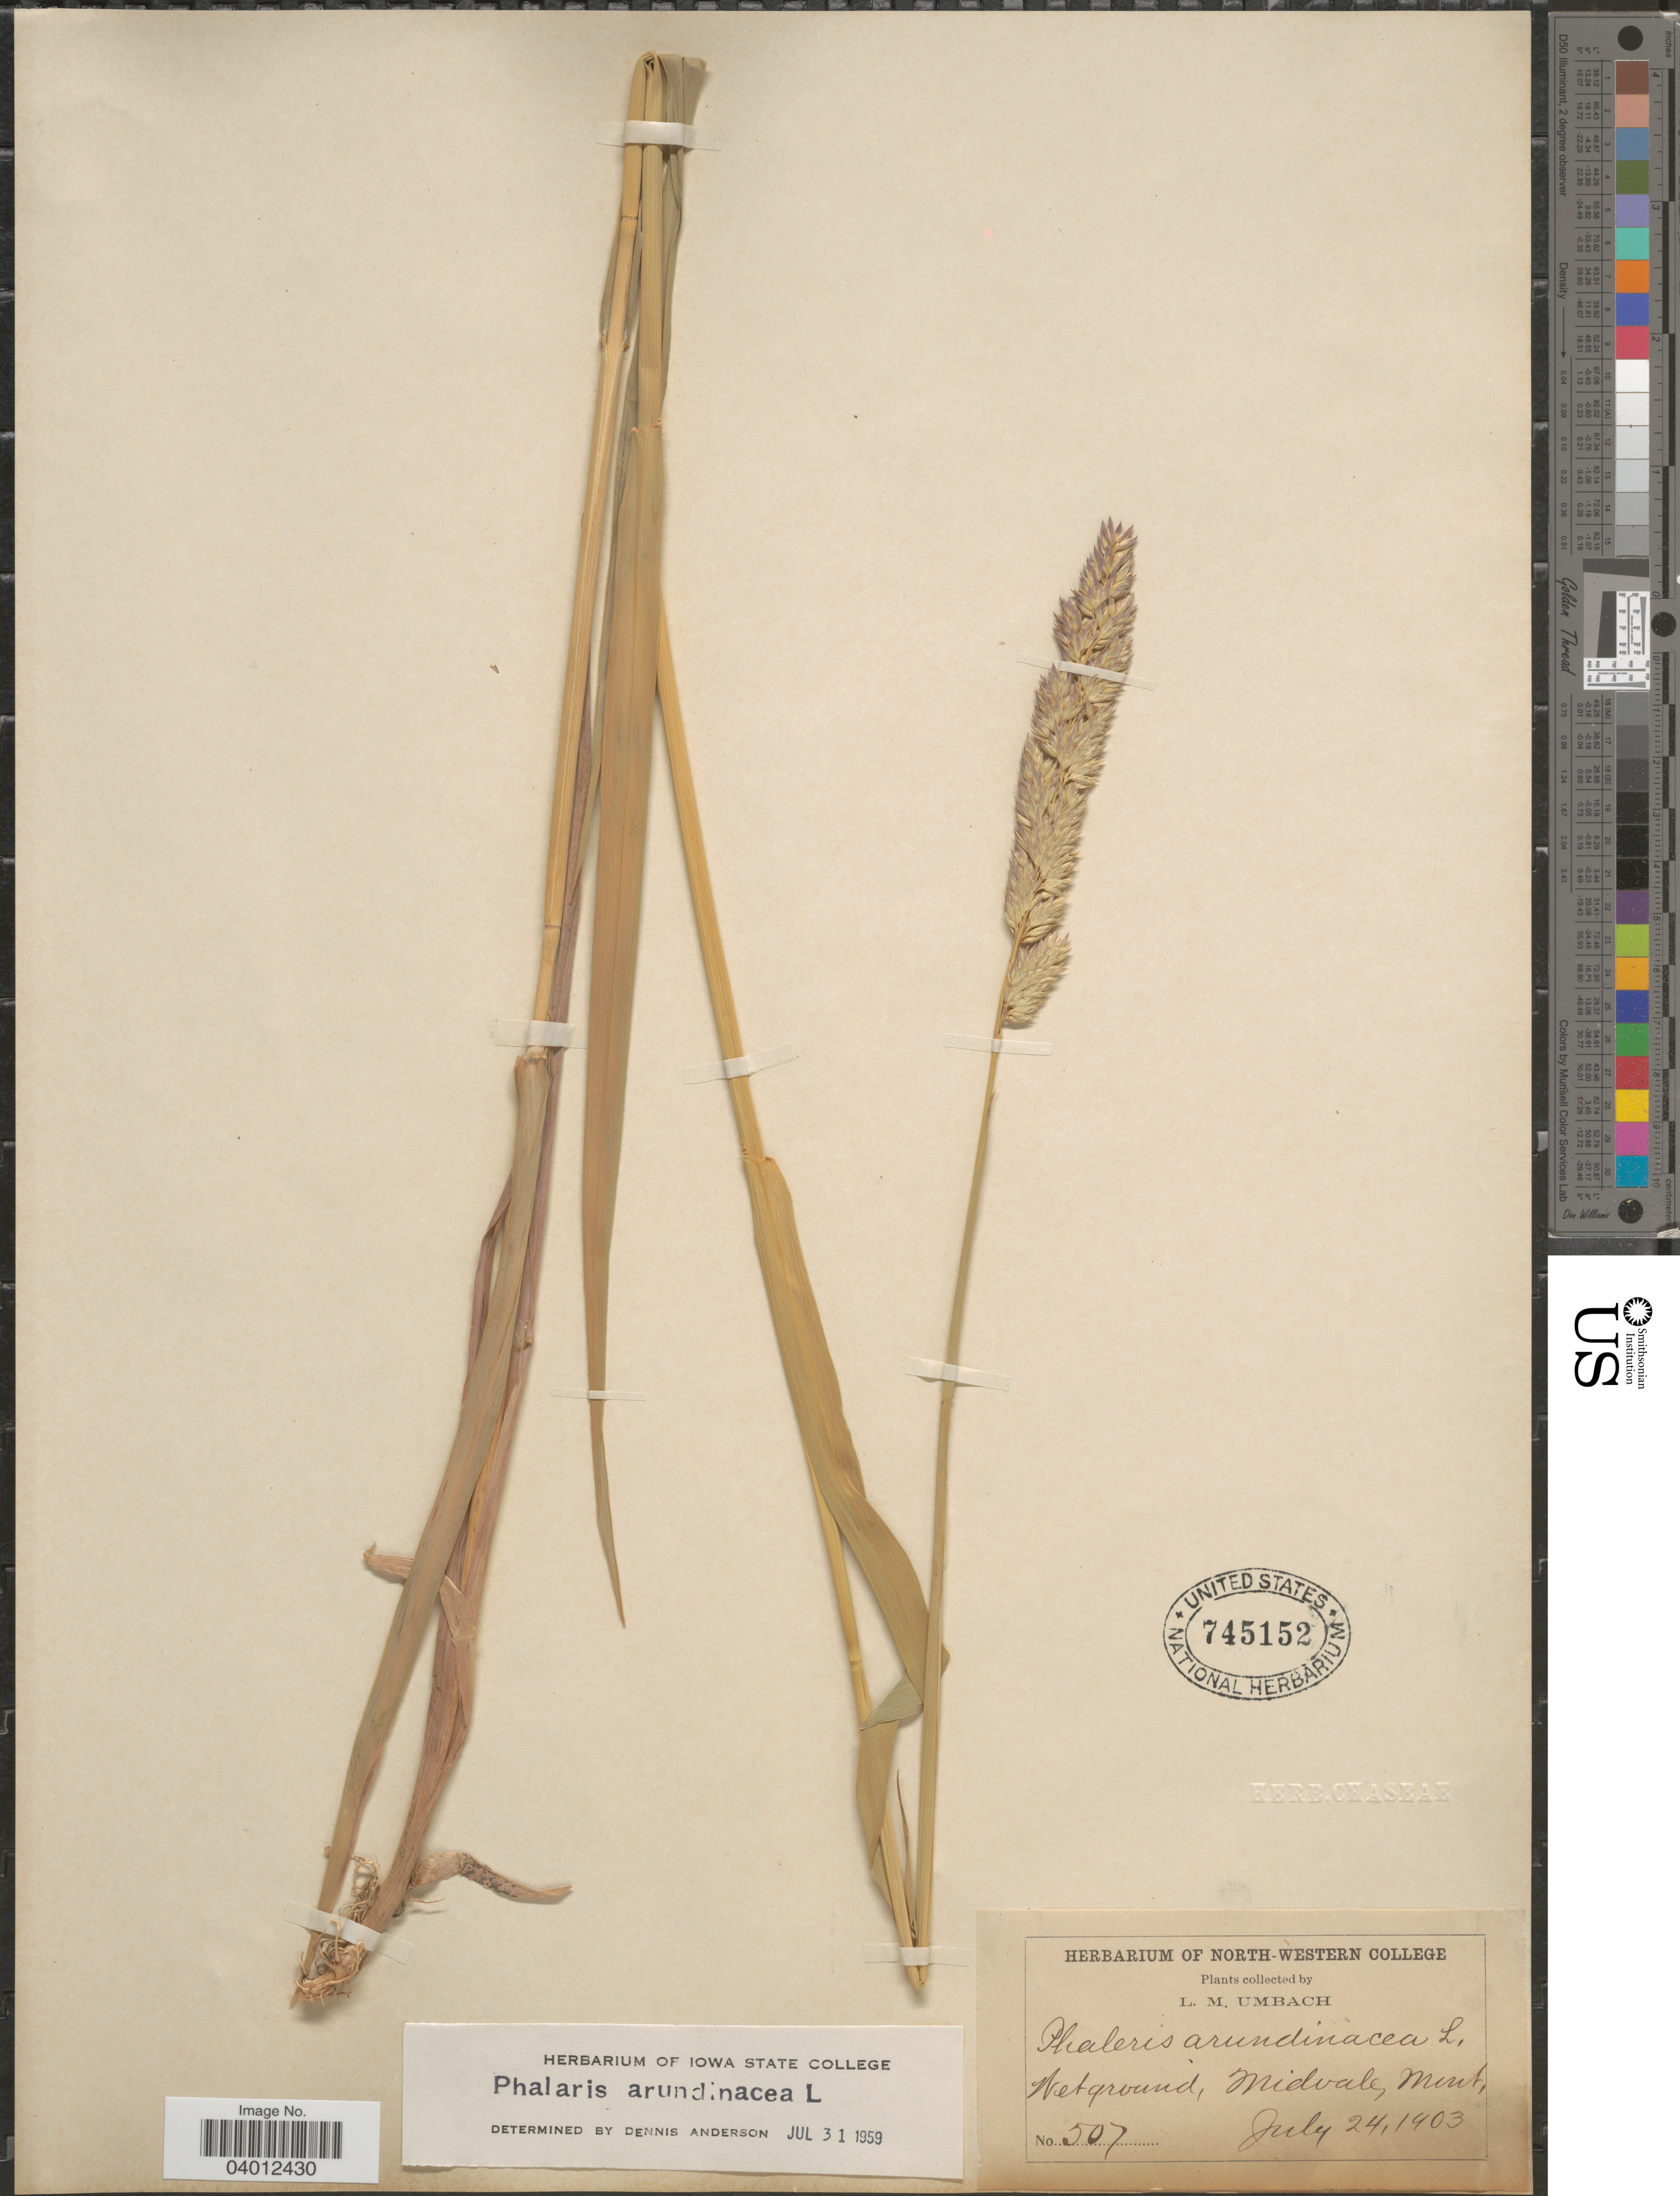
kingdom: Plantae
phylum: Tracheophyta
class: Liliopsida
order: Poales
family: Poaceae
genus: Phalaris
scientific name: Phalaris arundinacea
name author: L.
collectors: L. M. Umbach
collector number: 507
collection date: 1903-07-24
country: United States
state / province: Montana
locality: Wet ground, Midvale.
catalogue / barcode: US 745152